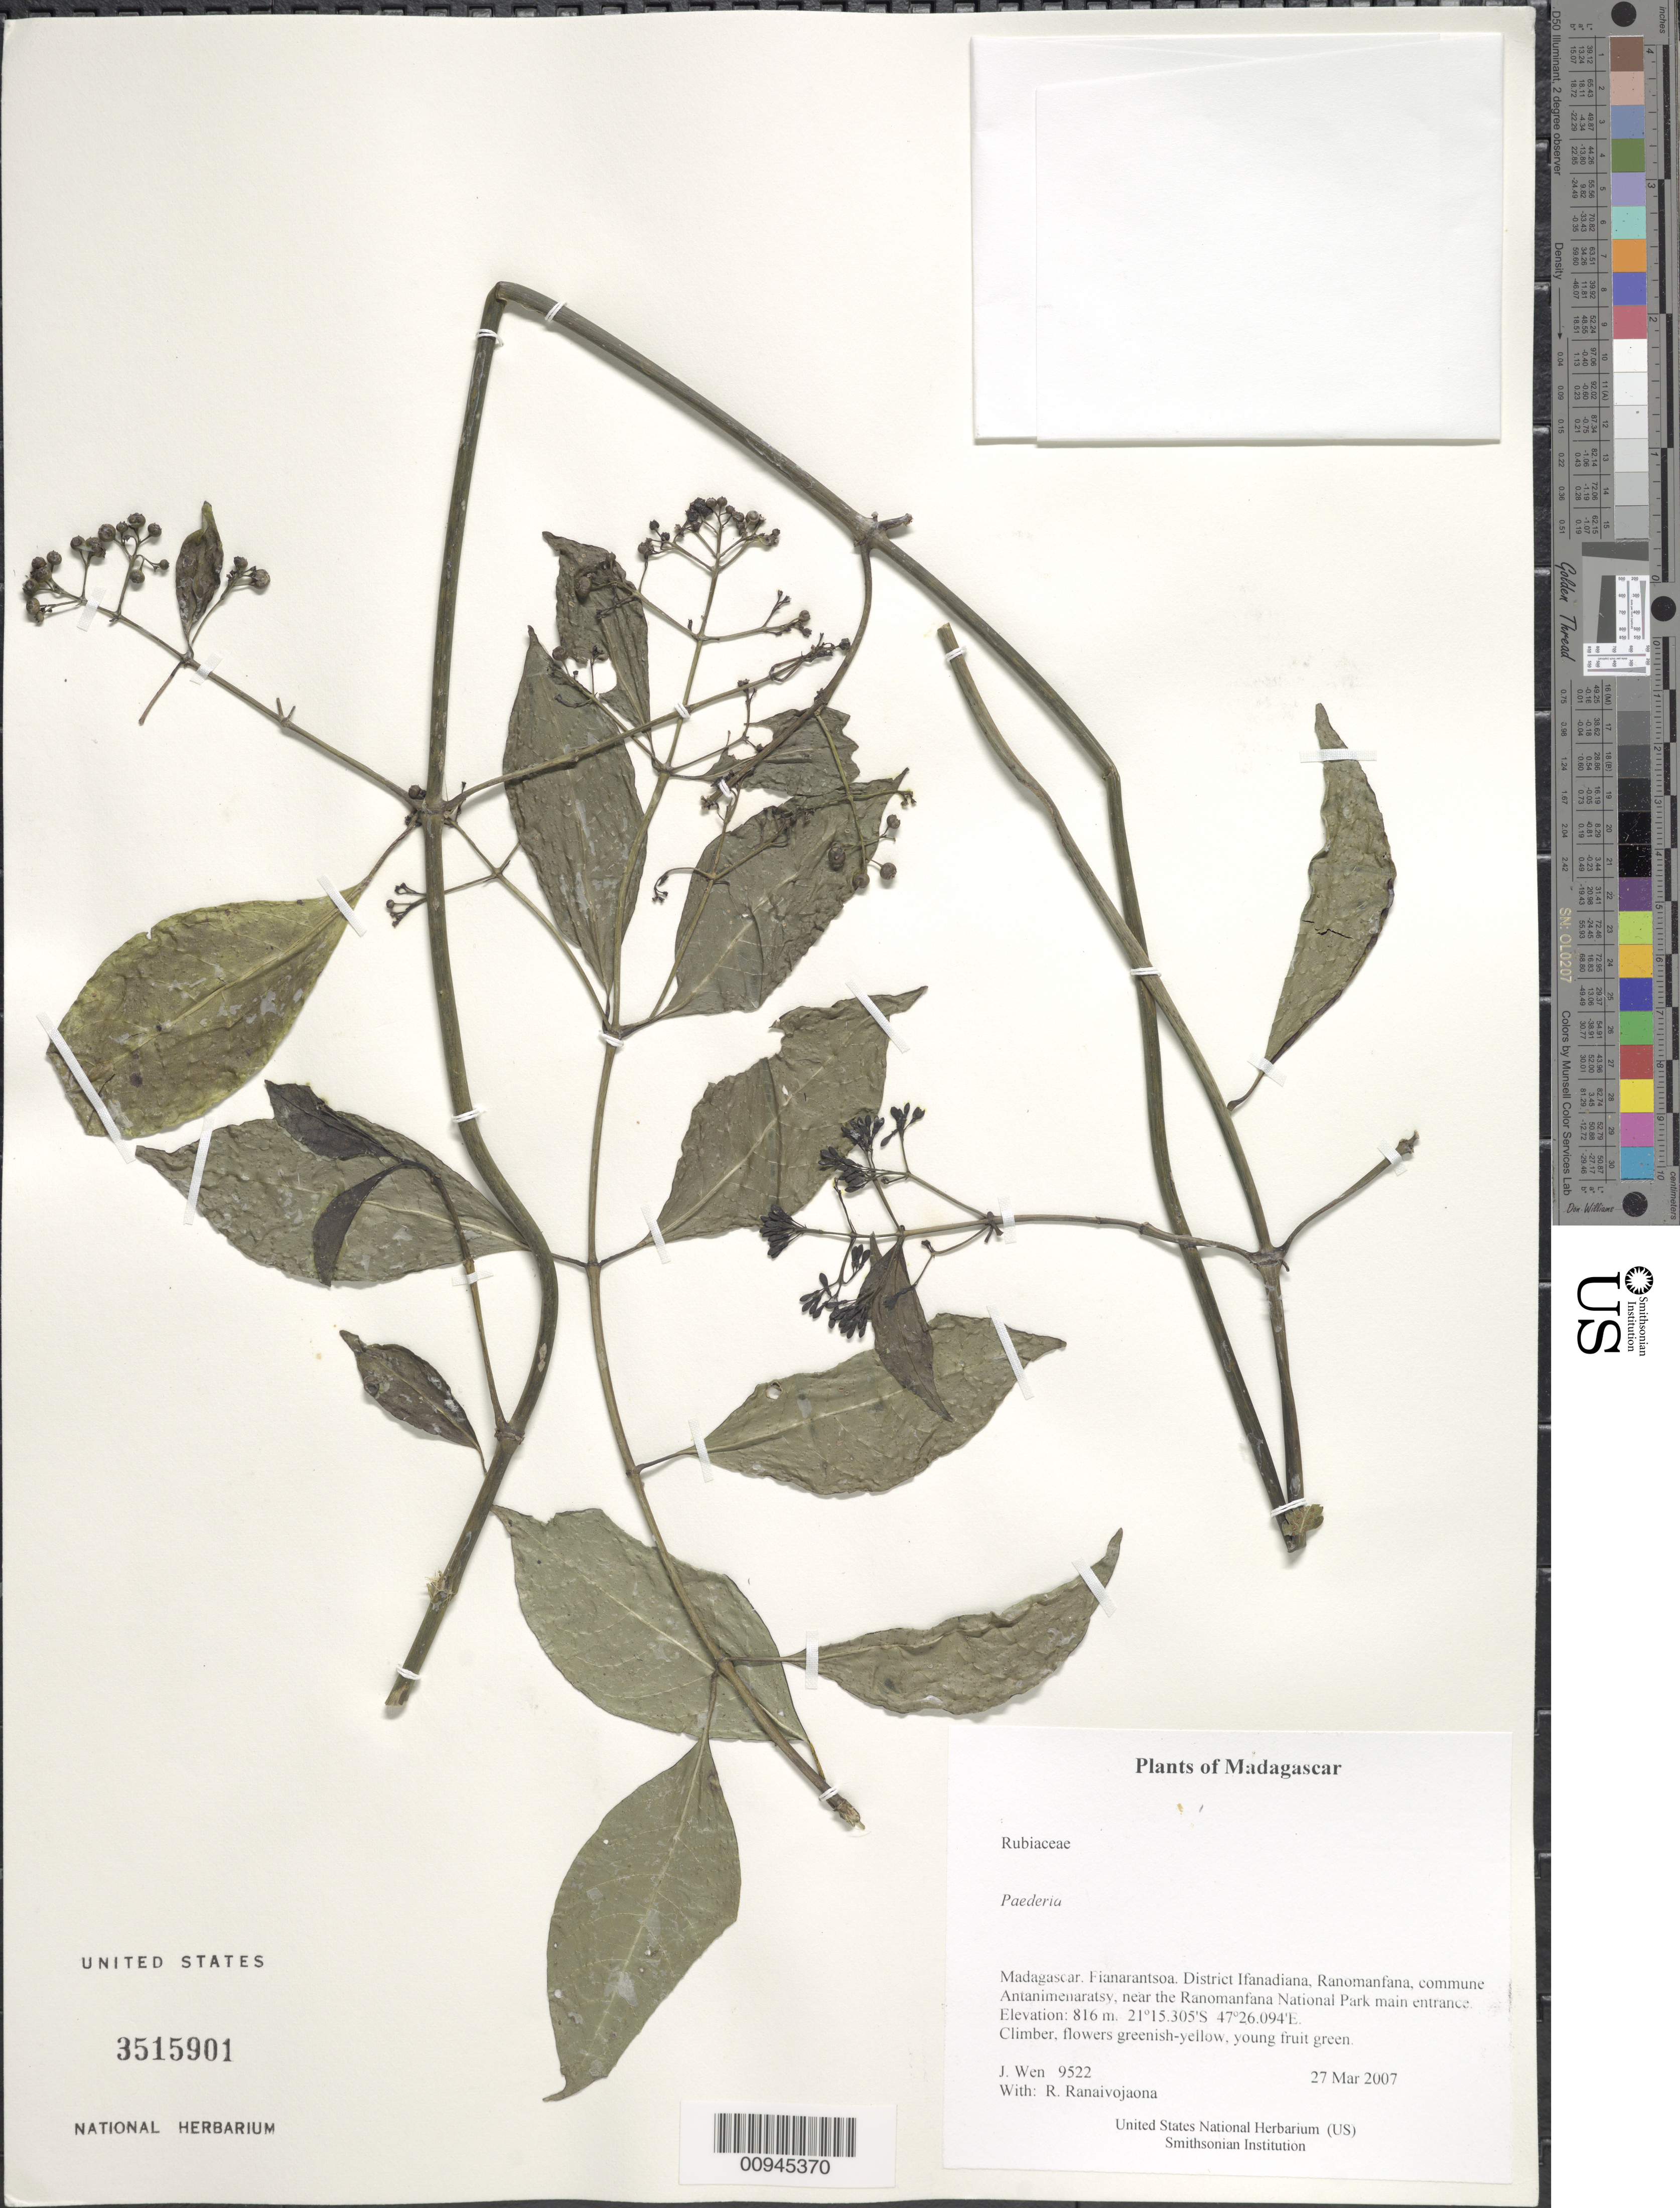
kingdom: Plantae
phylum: Tracheophyta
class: Magnoliopsida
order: Gentianales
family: Rubiaceae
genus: Paederia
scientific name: Paederia sp.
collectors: J. Wen & R. Ranaivojaona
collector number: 9522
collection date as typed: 27 Mar 2007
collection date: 2007-03-27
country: Madagascar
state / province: Vatovavy Fitovinany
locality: District Ifanadiana, Ranomanfana, commune Antanimenaratsy, near the Ranomanfana National Park main entrance.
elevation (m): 816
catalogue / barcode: US 3515901